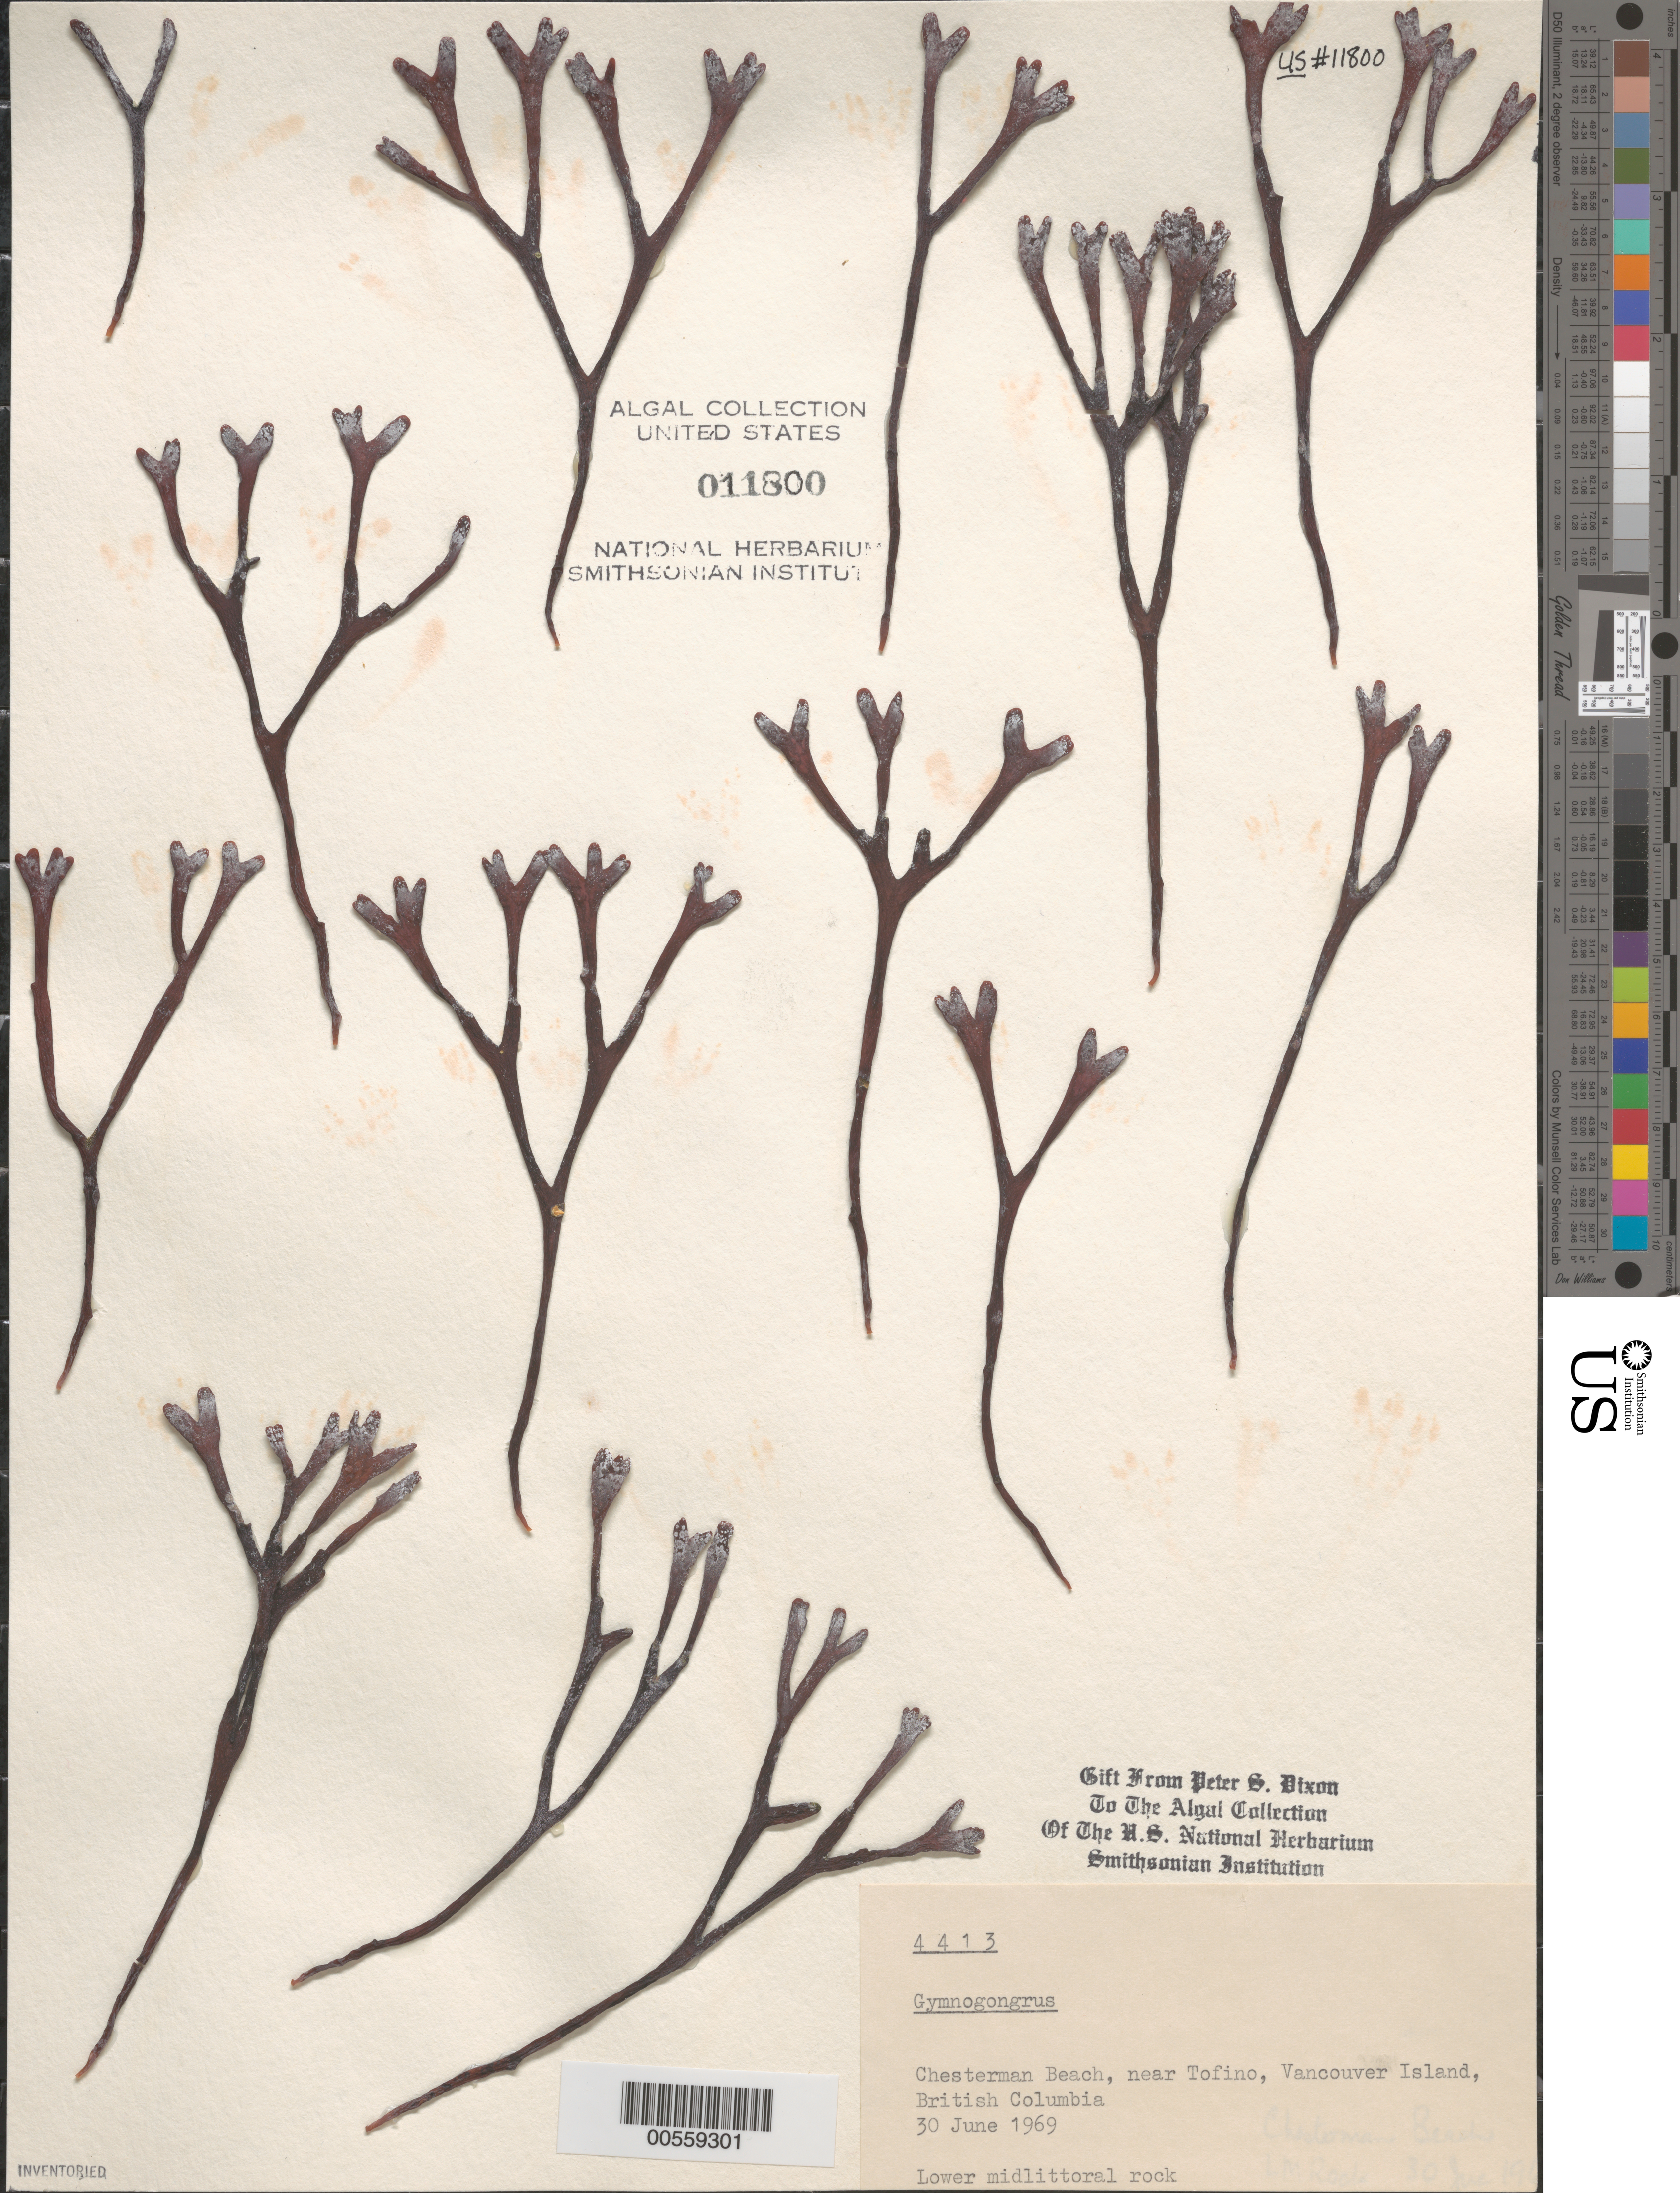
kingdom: Plantae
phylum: Rhodophyta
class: Florideophyceae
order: Gigartinales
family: Phyllophoraceae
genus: Gymnogongrus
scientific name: Gymnogongrus sp.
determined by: Dixon, P. S.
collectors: P. S. Dixon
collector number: PSD 4413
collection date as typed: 30 Jun 1969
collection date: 1969-06-30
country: Canada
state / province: British Columbia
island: Vancouver Island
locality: Chesterman Beach, near Tofino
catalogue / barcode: US 11800